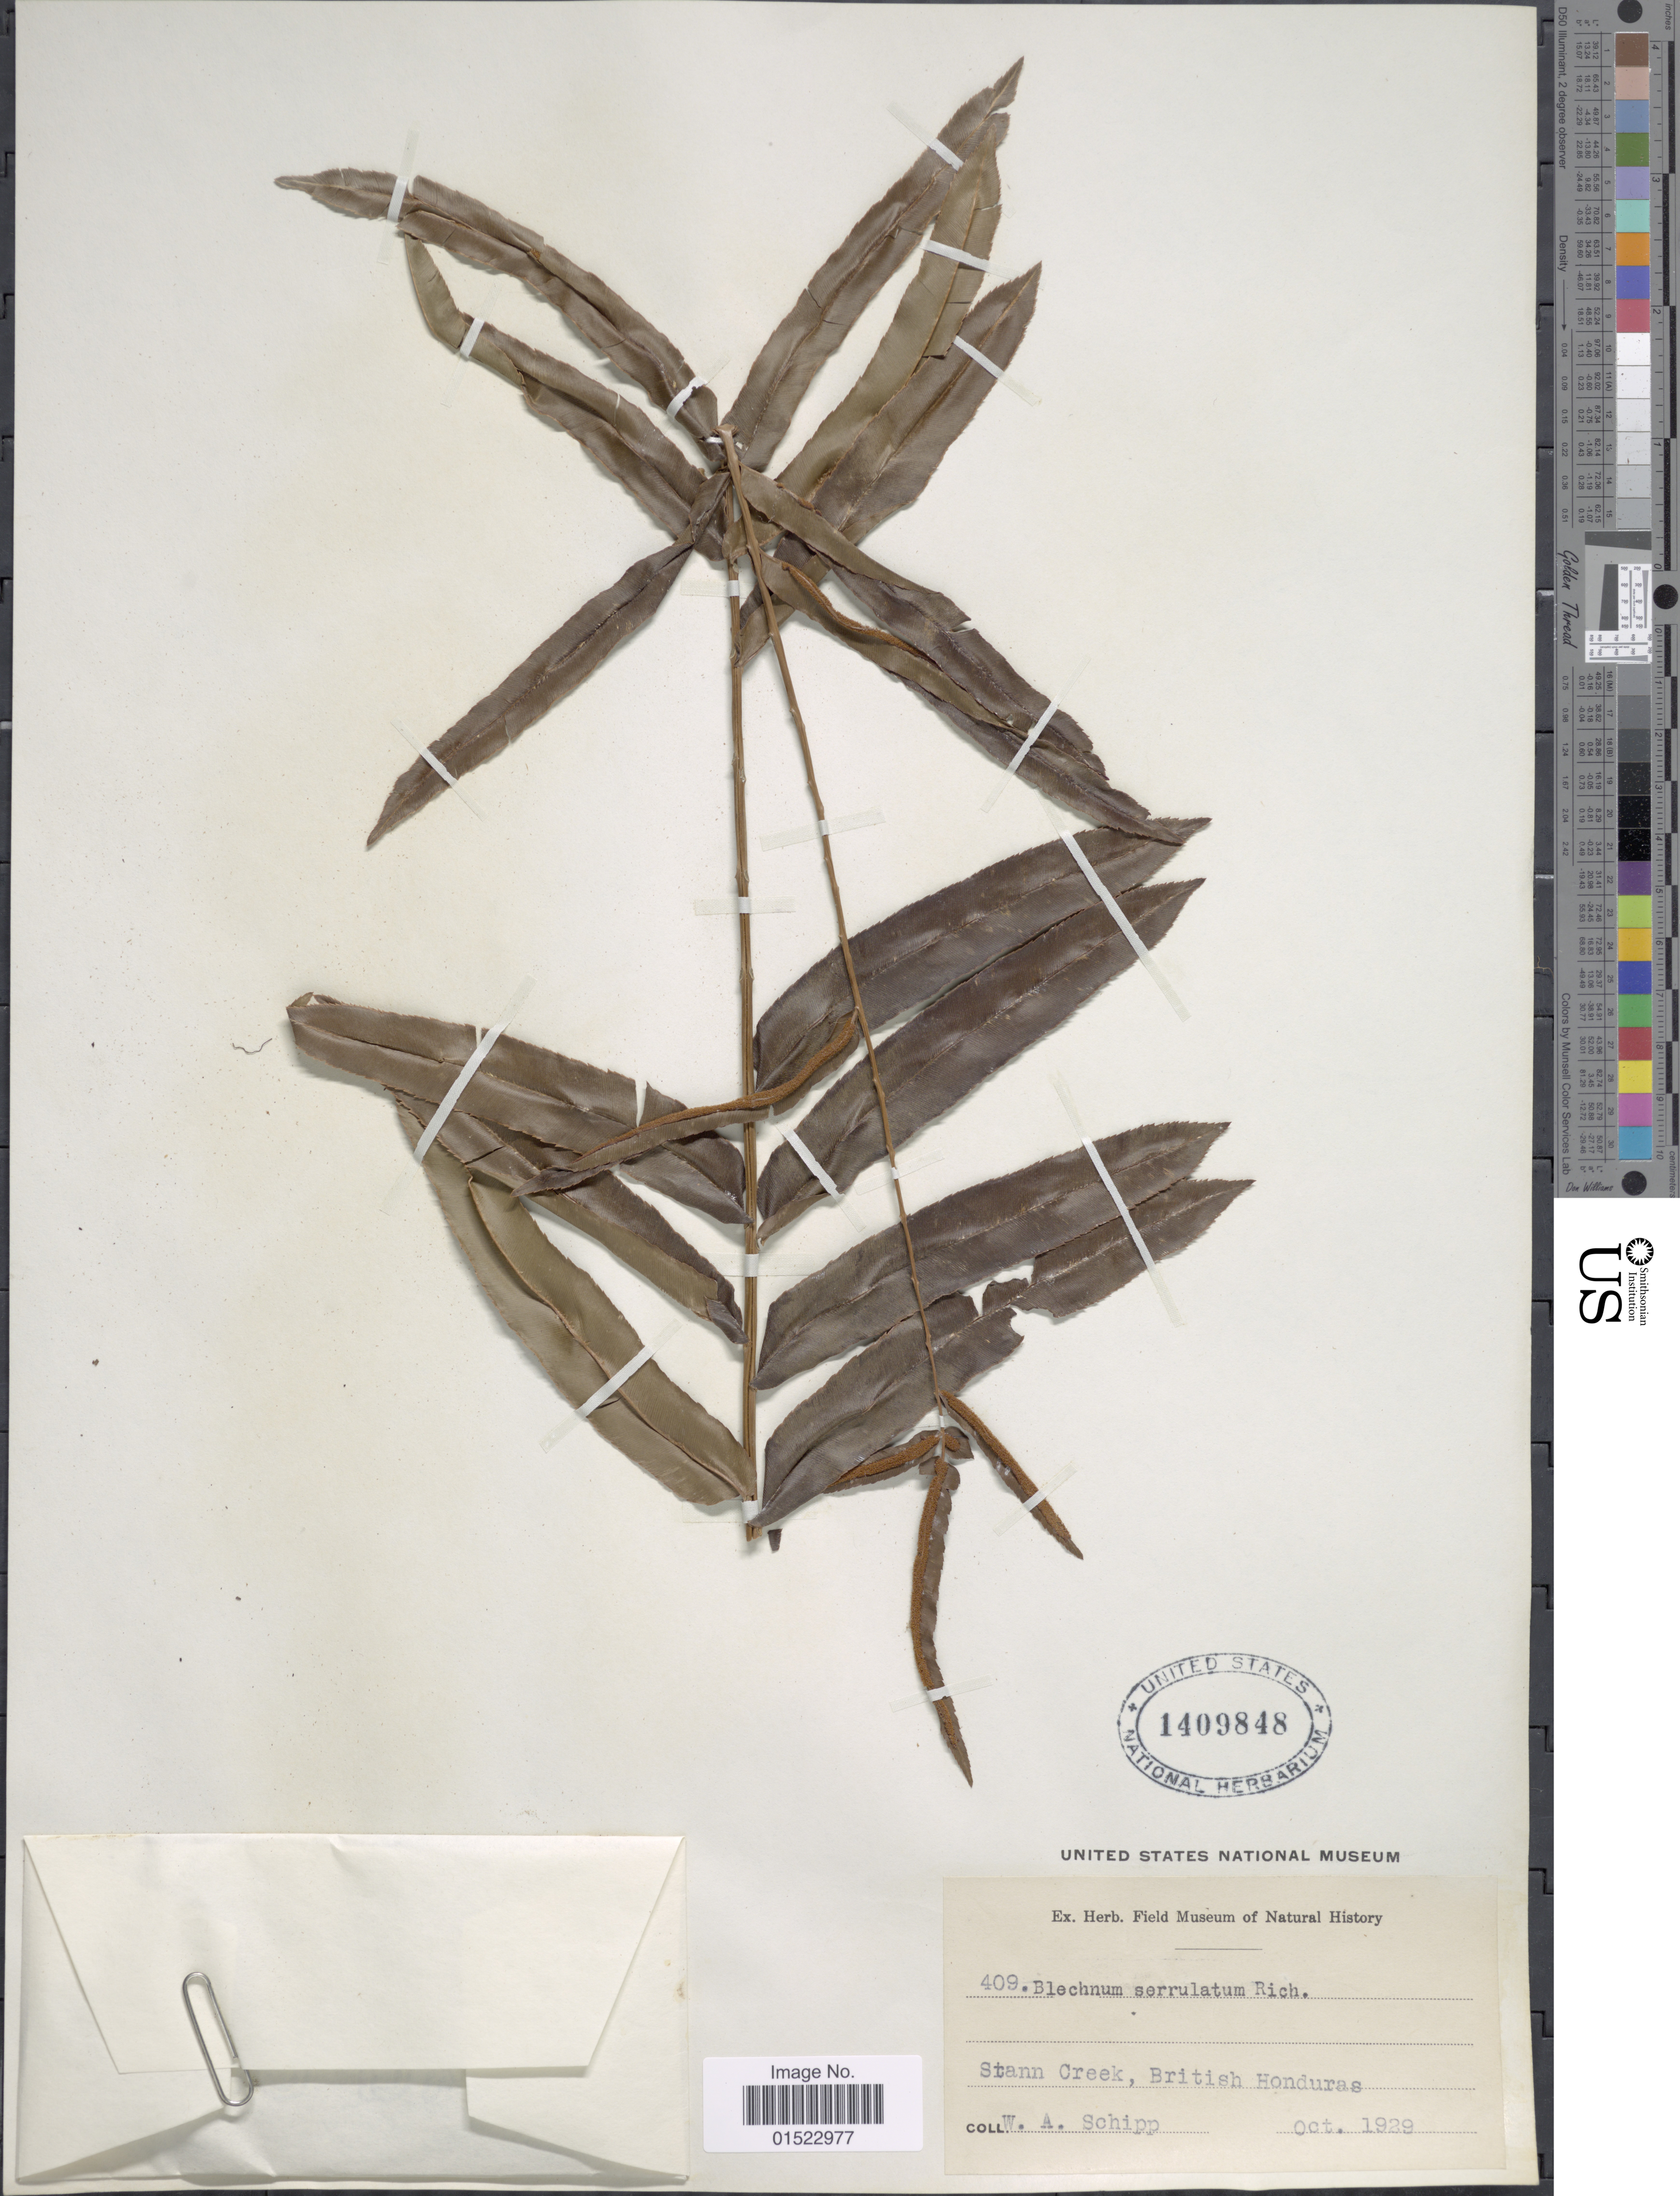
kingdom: Plantae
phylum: Tracheophyta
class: Polypodiopsida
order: Polypodiales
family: Blechnaceae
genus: Telmatoblechnum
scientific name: Telmatoblechnum serrulatum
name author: (Rich.) Perrie et al.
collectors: W. Schipp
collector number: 409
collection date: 1929-10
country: Belize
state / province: Stann Creek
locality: British Honduras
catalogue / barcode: US 1409848